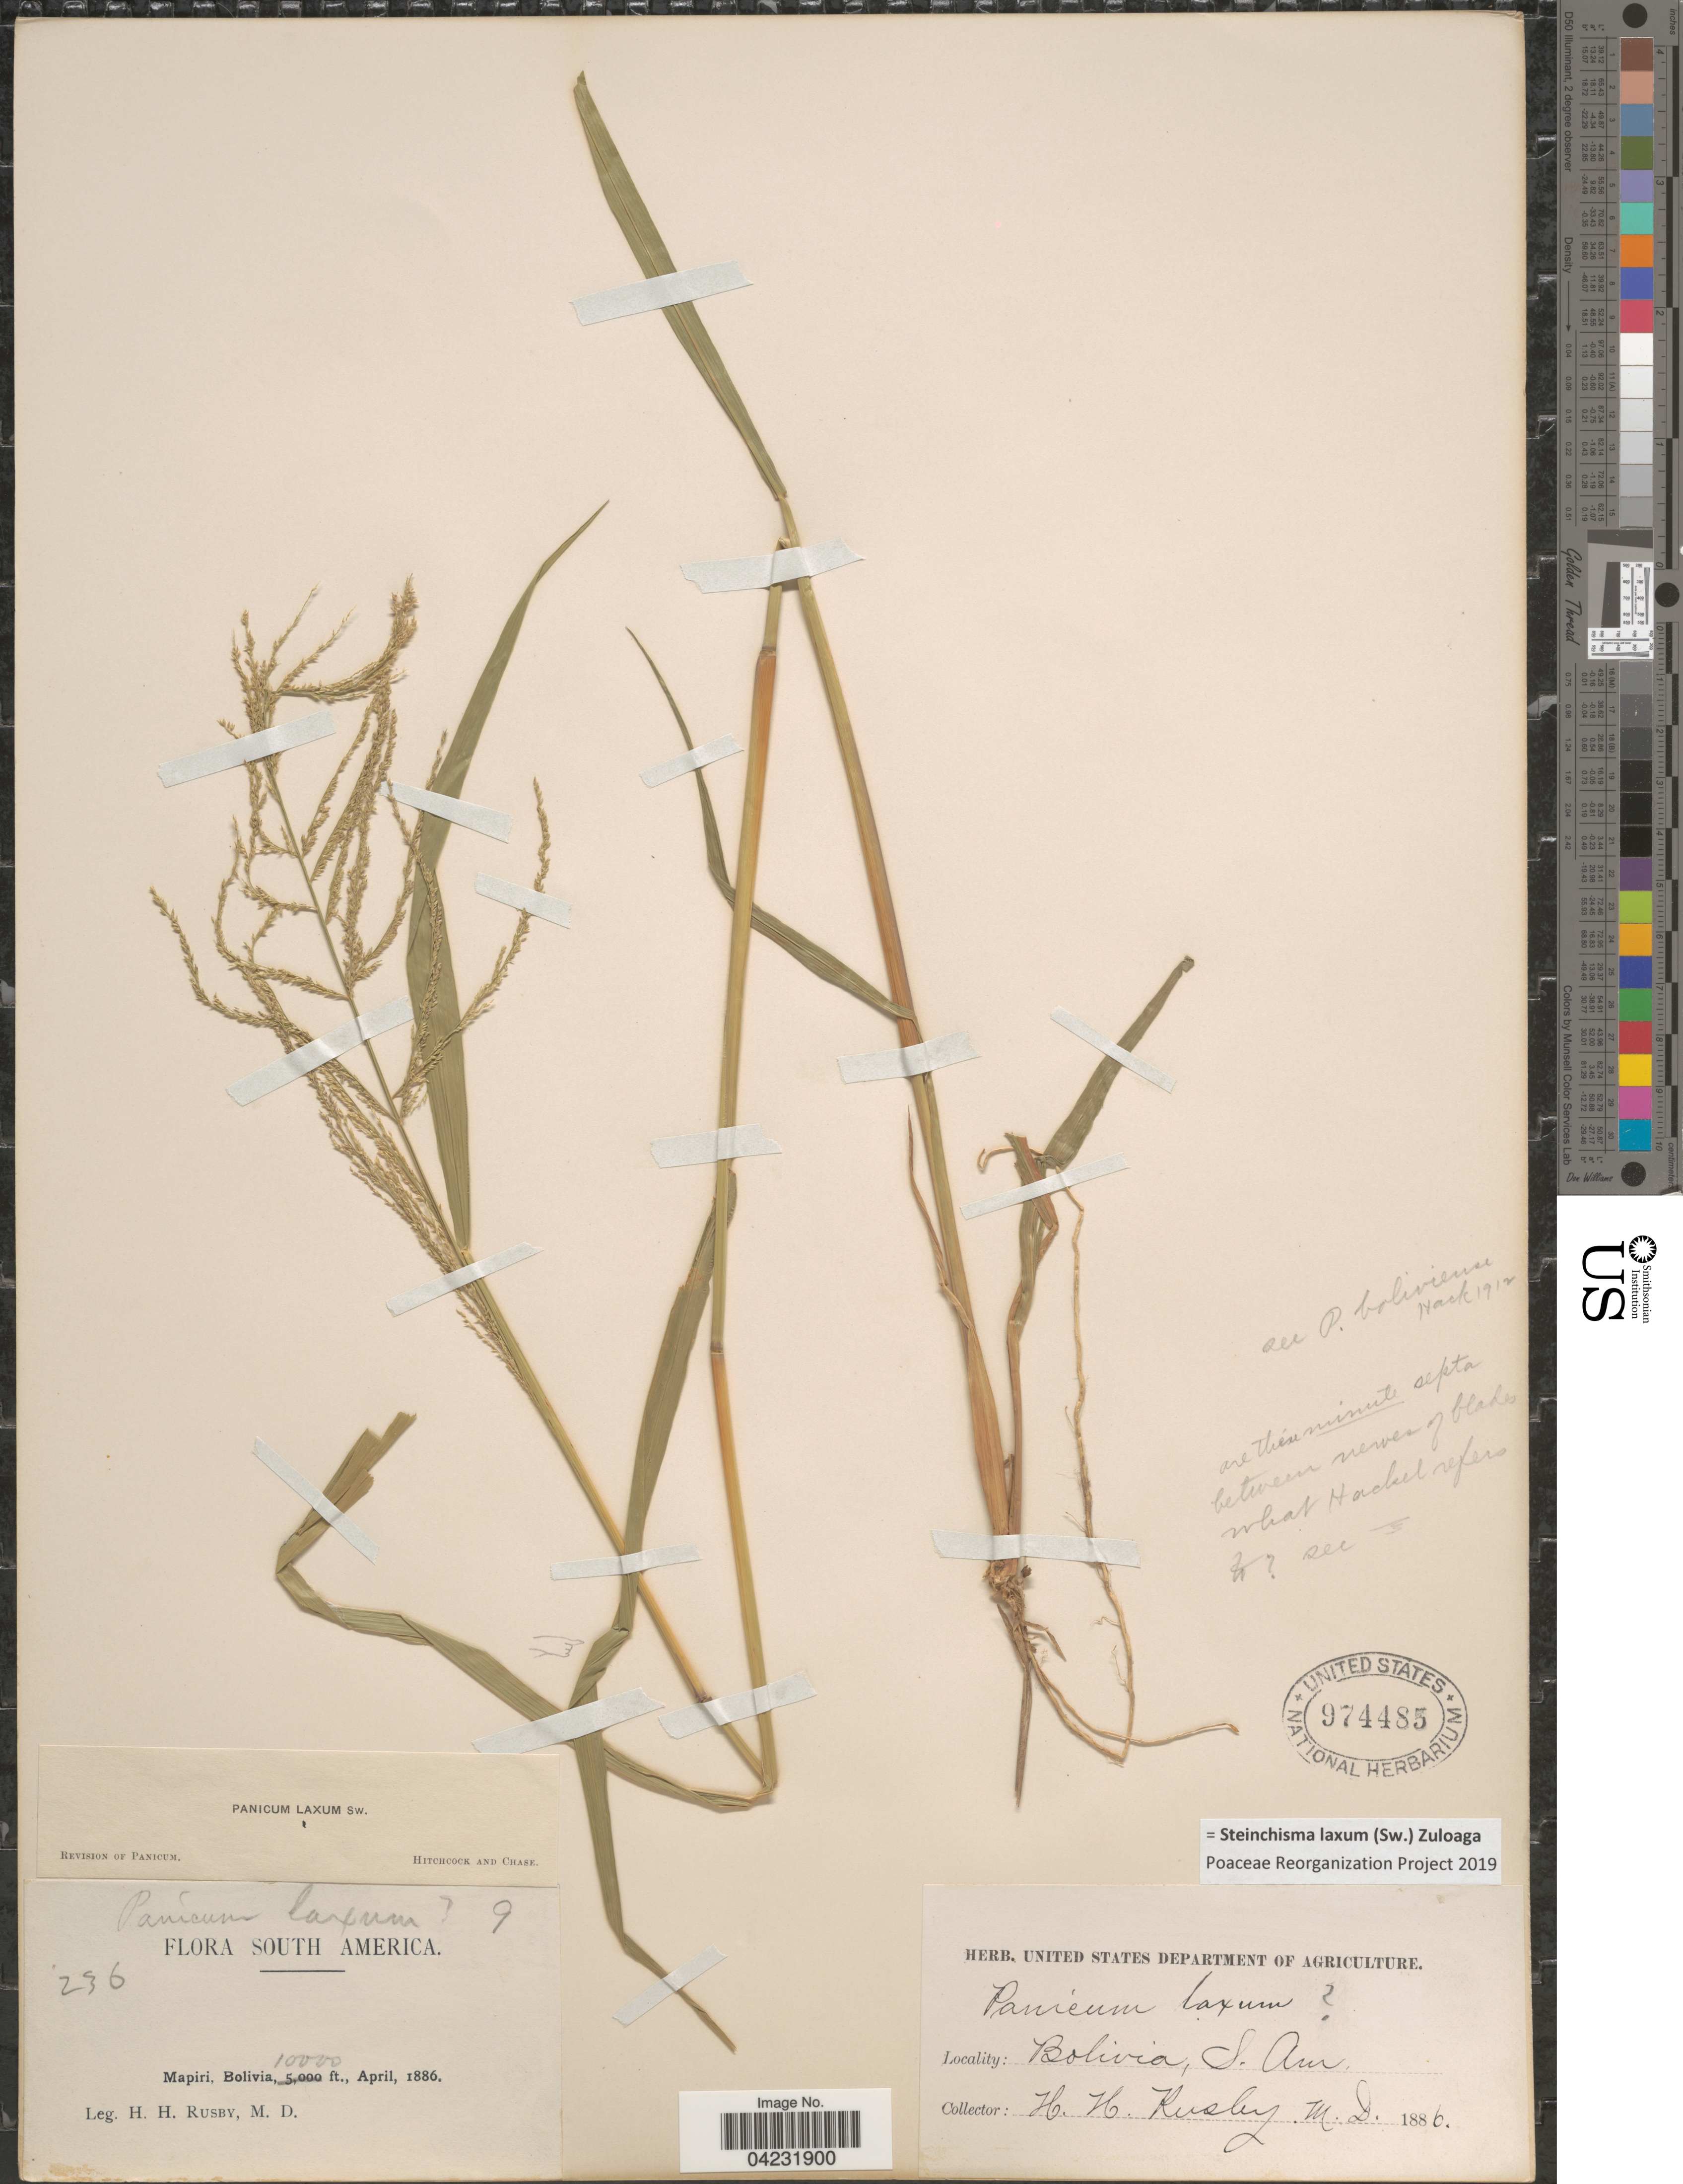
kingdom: Plantae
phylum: Tracheophyta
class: Liliopsida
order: Poales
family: Poaceae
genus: Steinchisma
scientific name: Steinchisma laxum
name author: (Sw.) Zuloaga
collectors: H. H. Rusby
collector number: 236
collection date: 1886-04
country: Bolivia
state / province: La Páz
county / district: Larecaja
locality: Mapiri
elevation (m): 3048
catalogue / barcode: US 974485